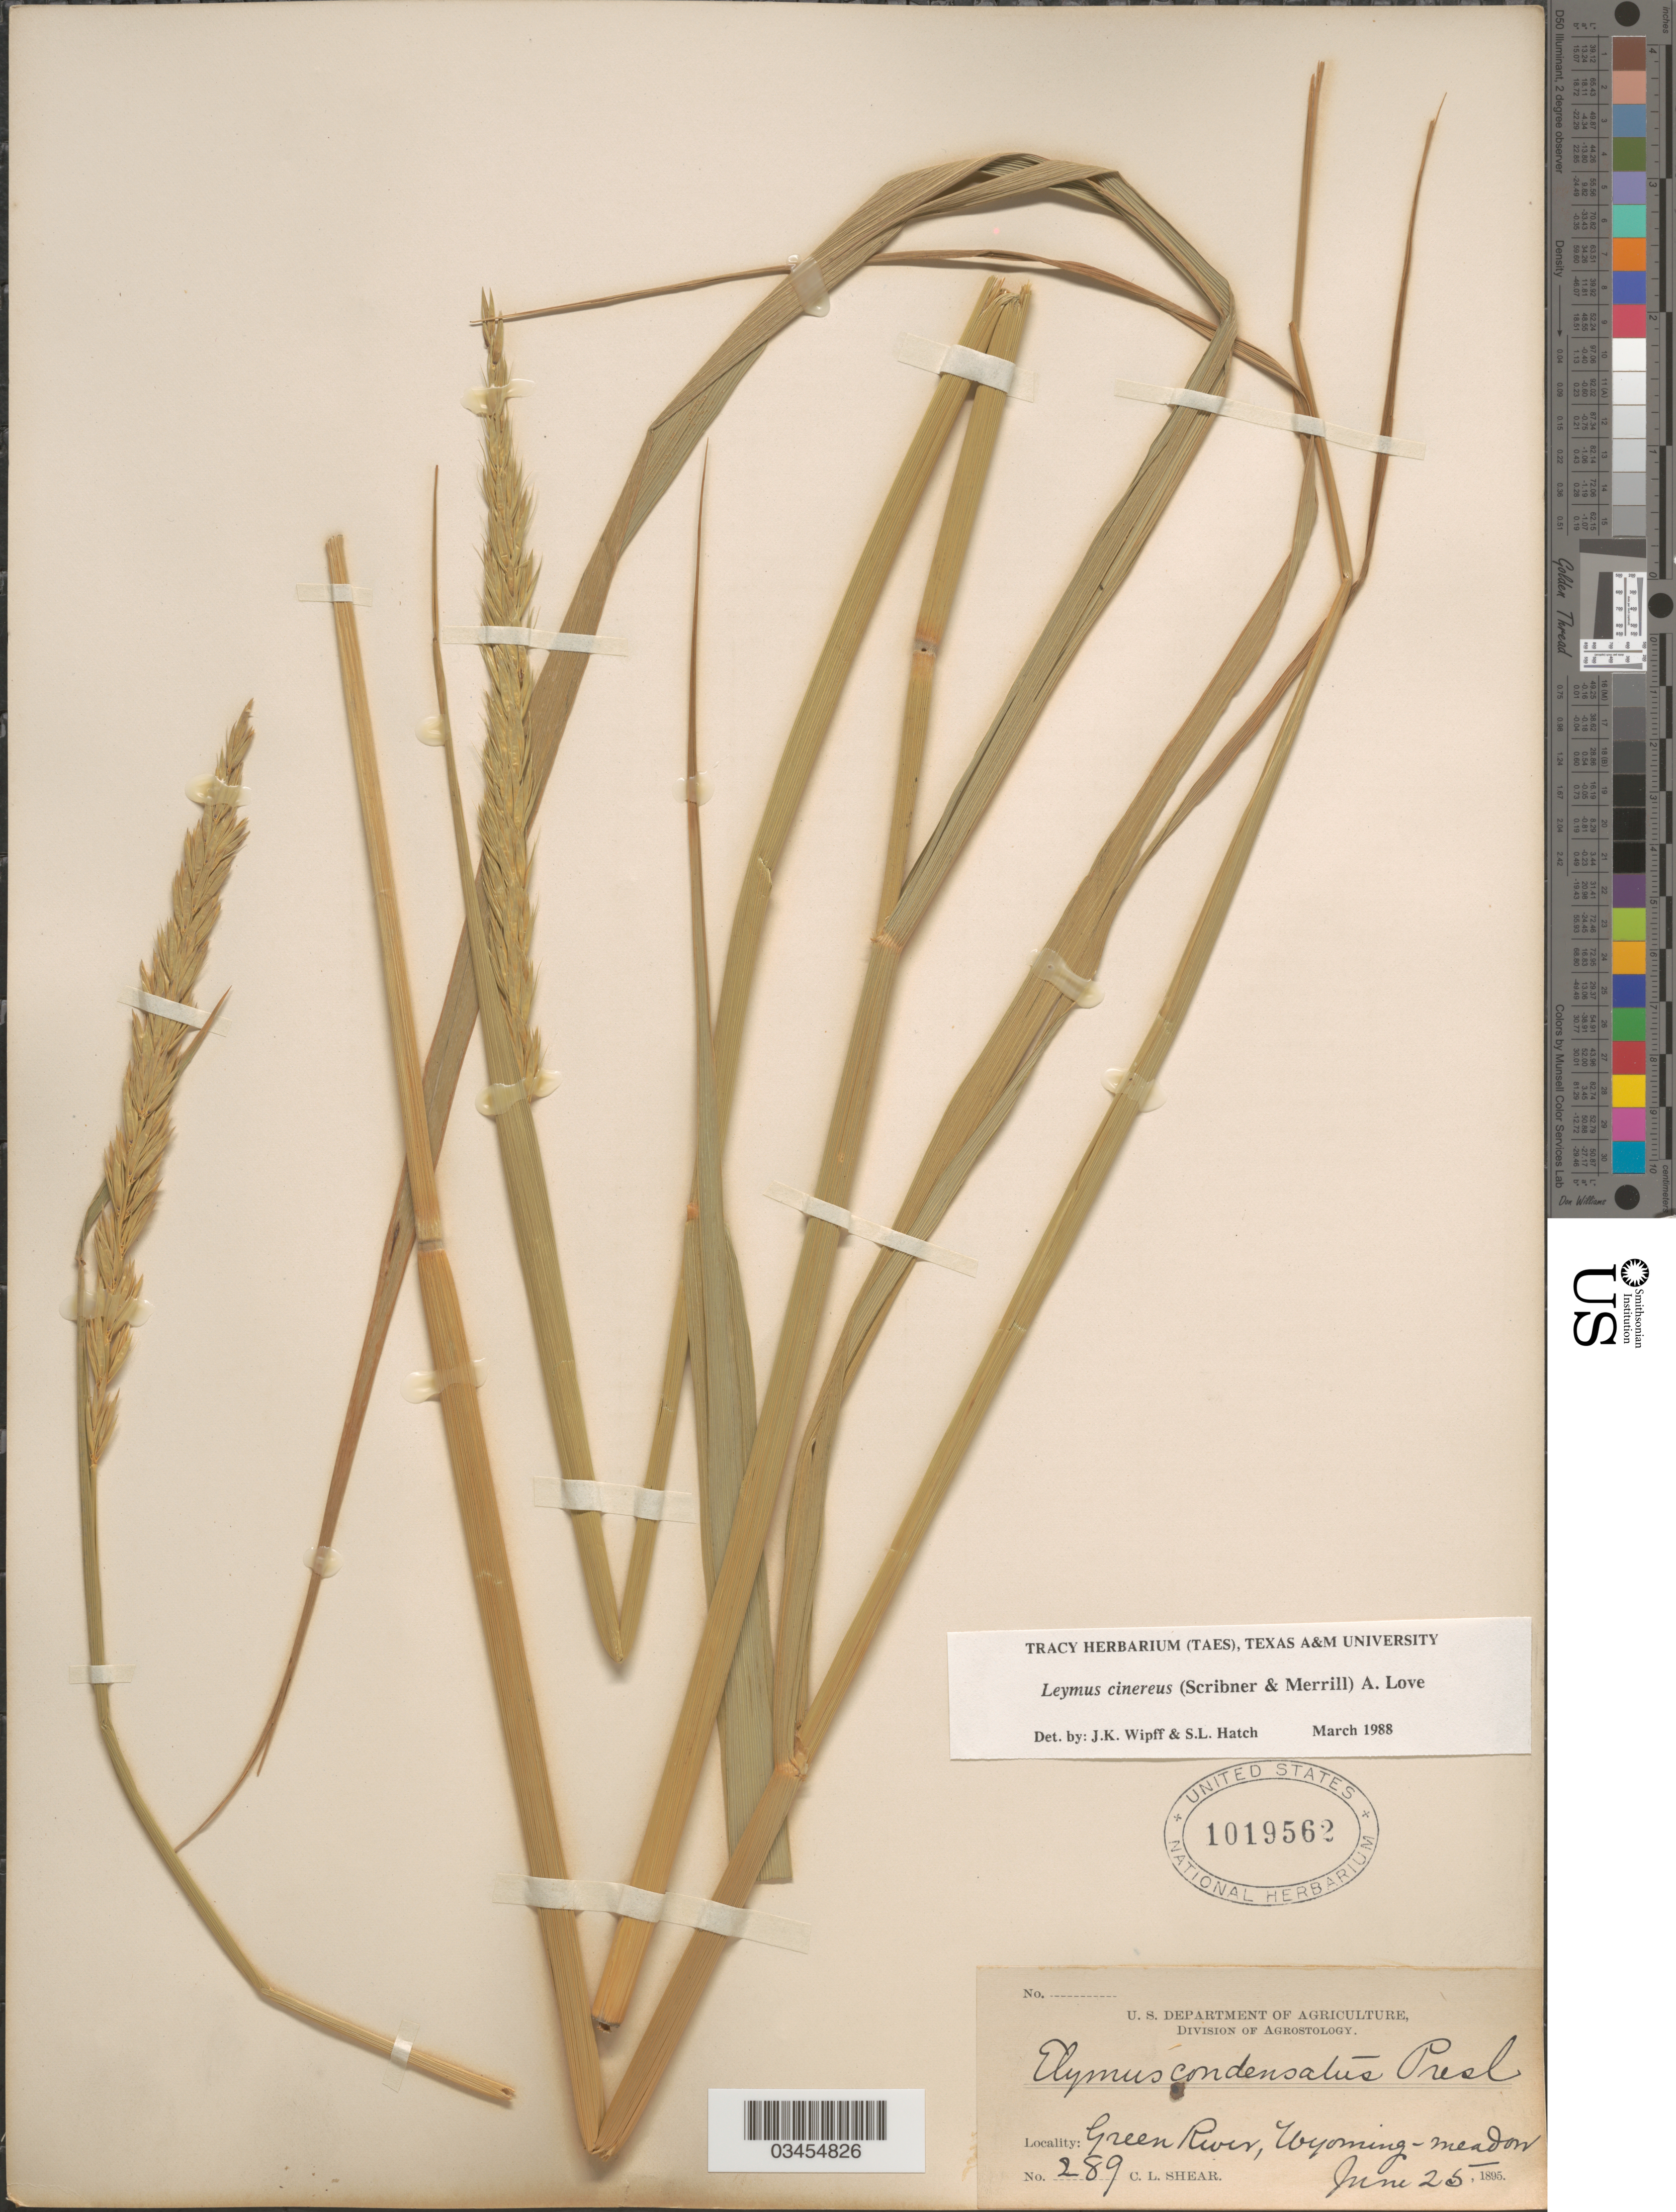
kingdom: Plantae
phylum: Tracheophyta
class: Liliopsida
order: Poales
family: Poaceae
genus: Leymus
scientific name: Leymus cinereus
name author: (Scribn. & Merr.) Á. Löve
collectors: C. L. Shear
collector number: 289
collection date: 1895-06-25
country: United States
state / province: Wyoming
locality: Green River, meadow.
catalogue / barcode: US 1019562